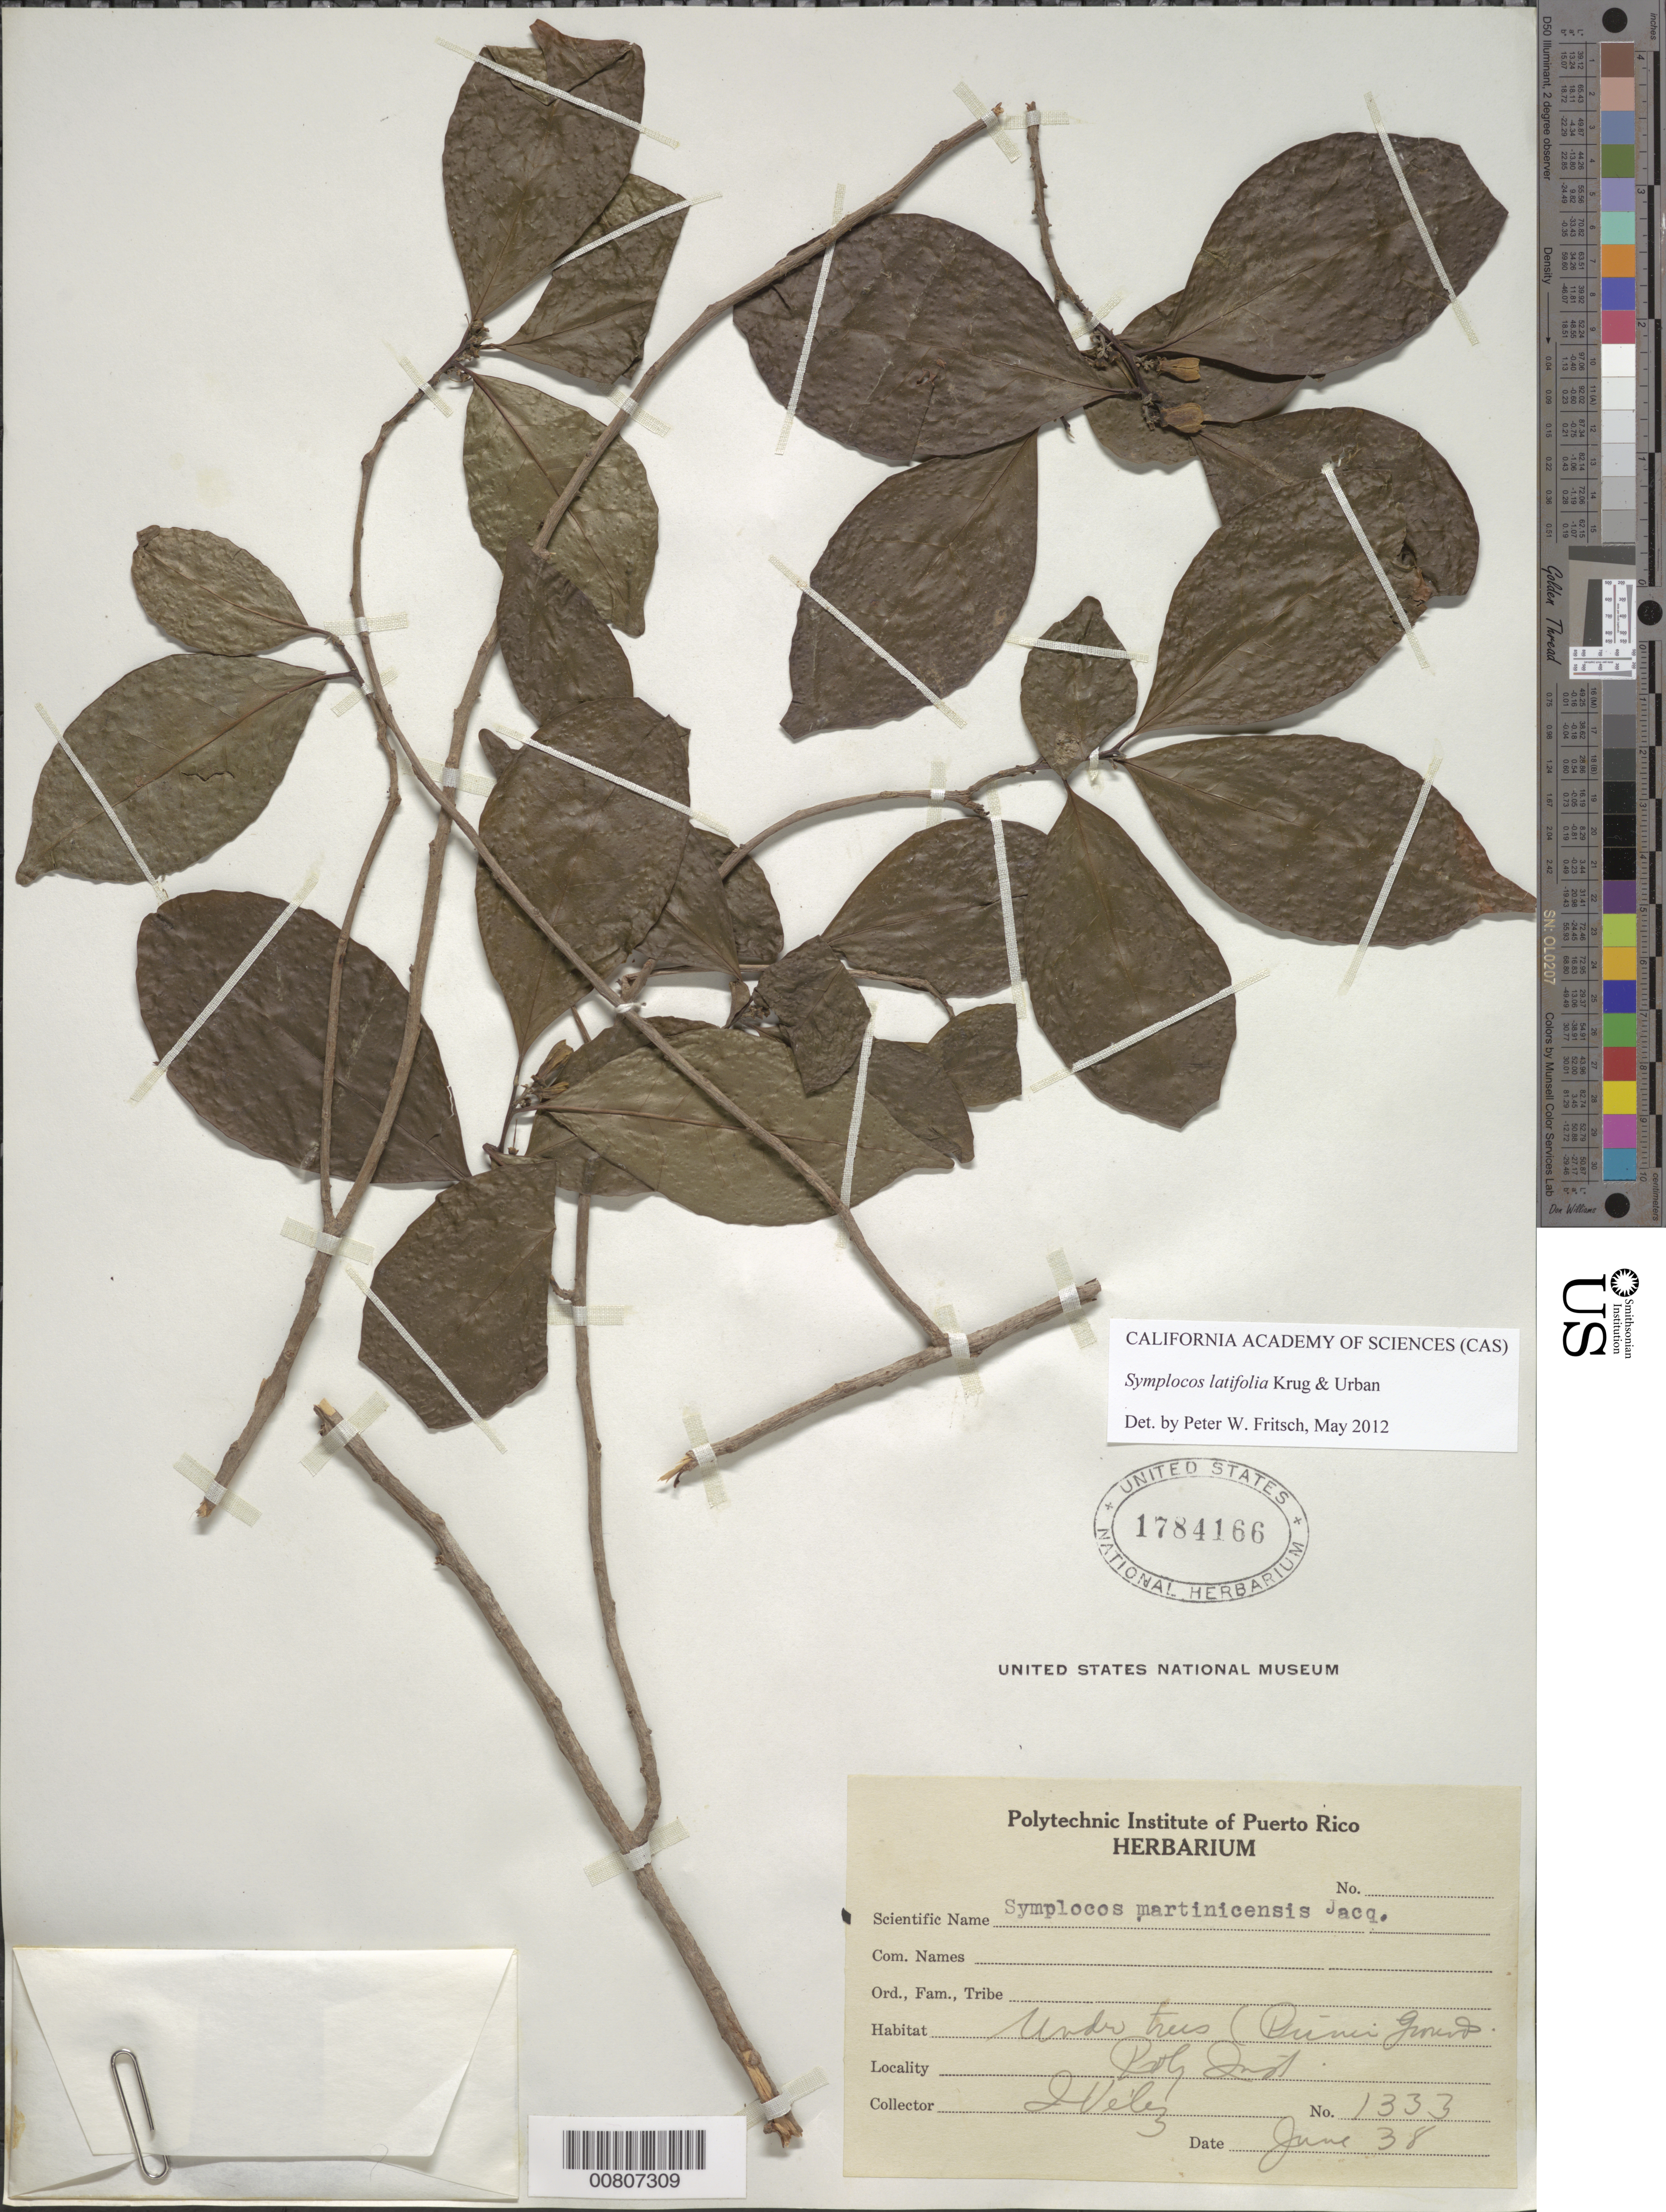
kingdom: Plantae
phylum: Tracheophyta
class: Magnoliopsida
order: Ericales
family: Symplocaceae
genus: Symplocos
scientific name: Symplocos latifolia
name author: Krug & Urb.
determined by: Fritsch, Peter W.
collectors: I. Velez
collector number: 1333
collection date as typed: Jun 1938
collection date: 1938-06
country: Puerto Rico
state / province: San Germán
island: Puerto Rico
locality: Polytechnic Institute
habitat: Under trees, picnic grounds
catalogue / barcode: US 1784166